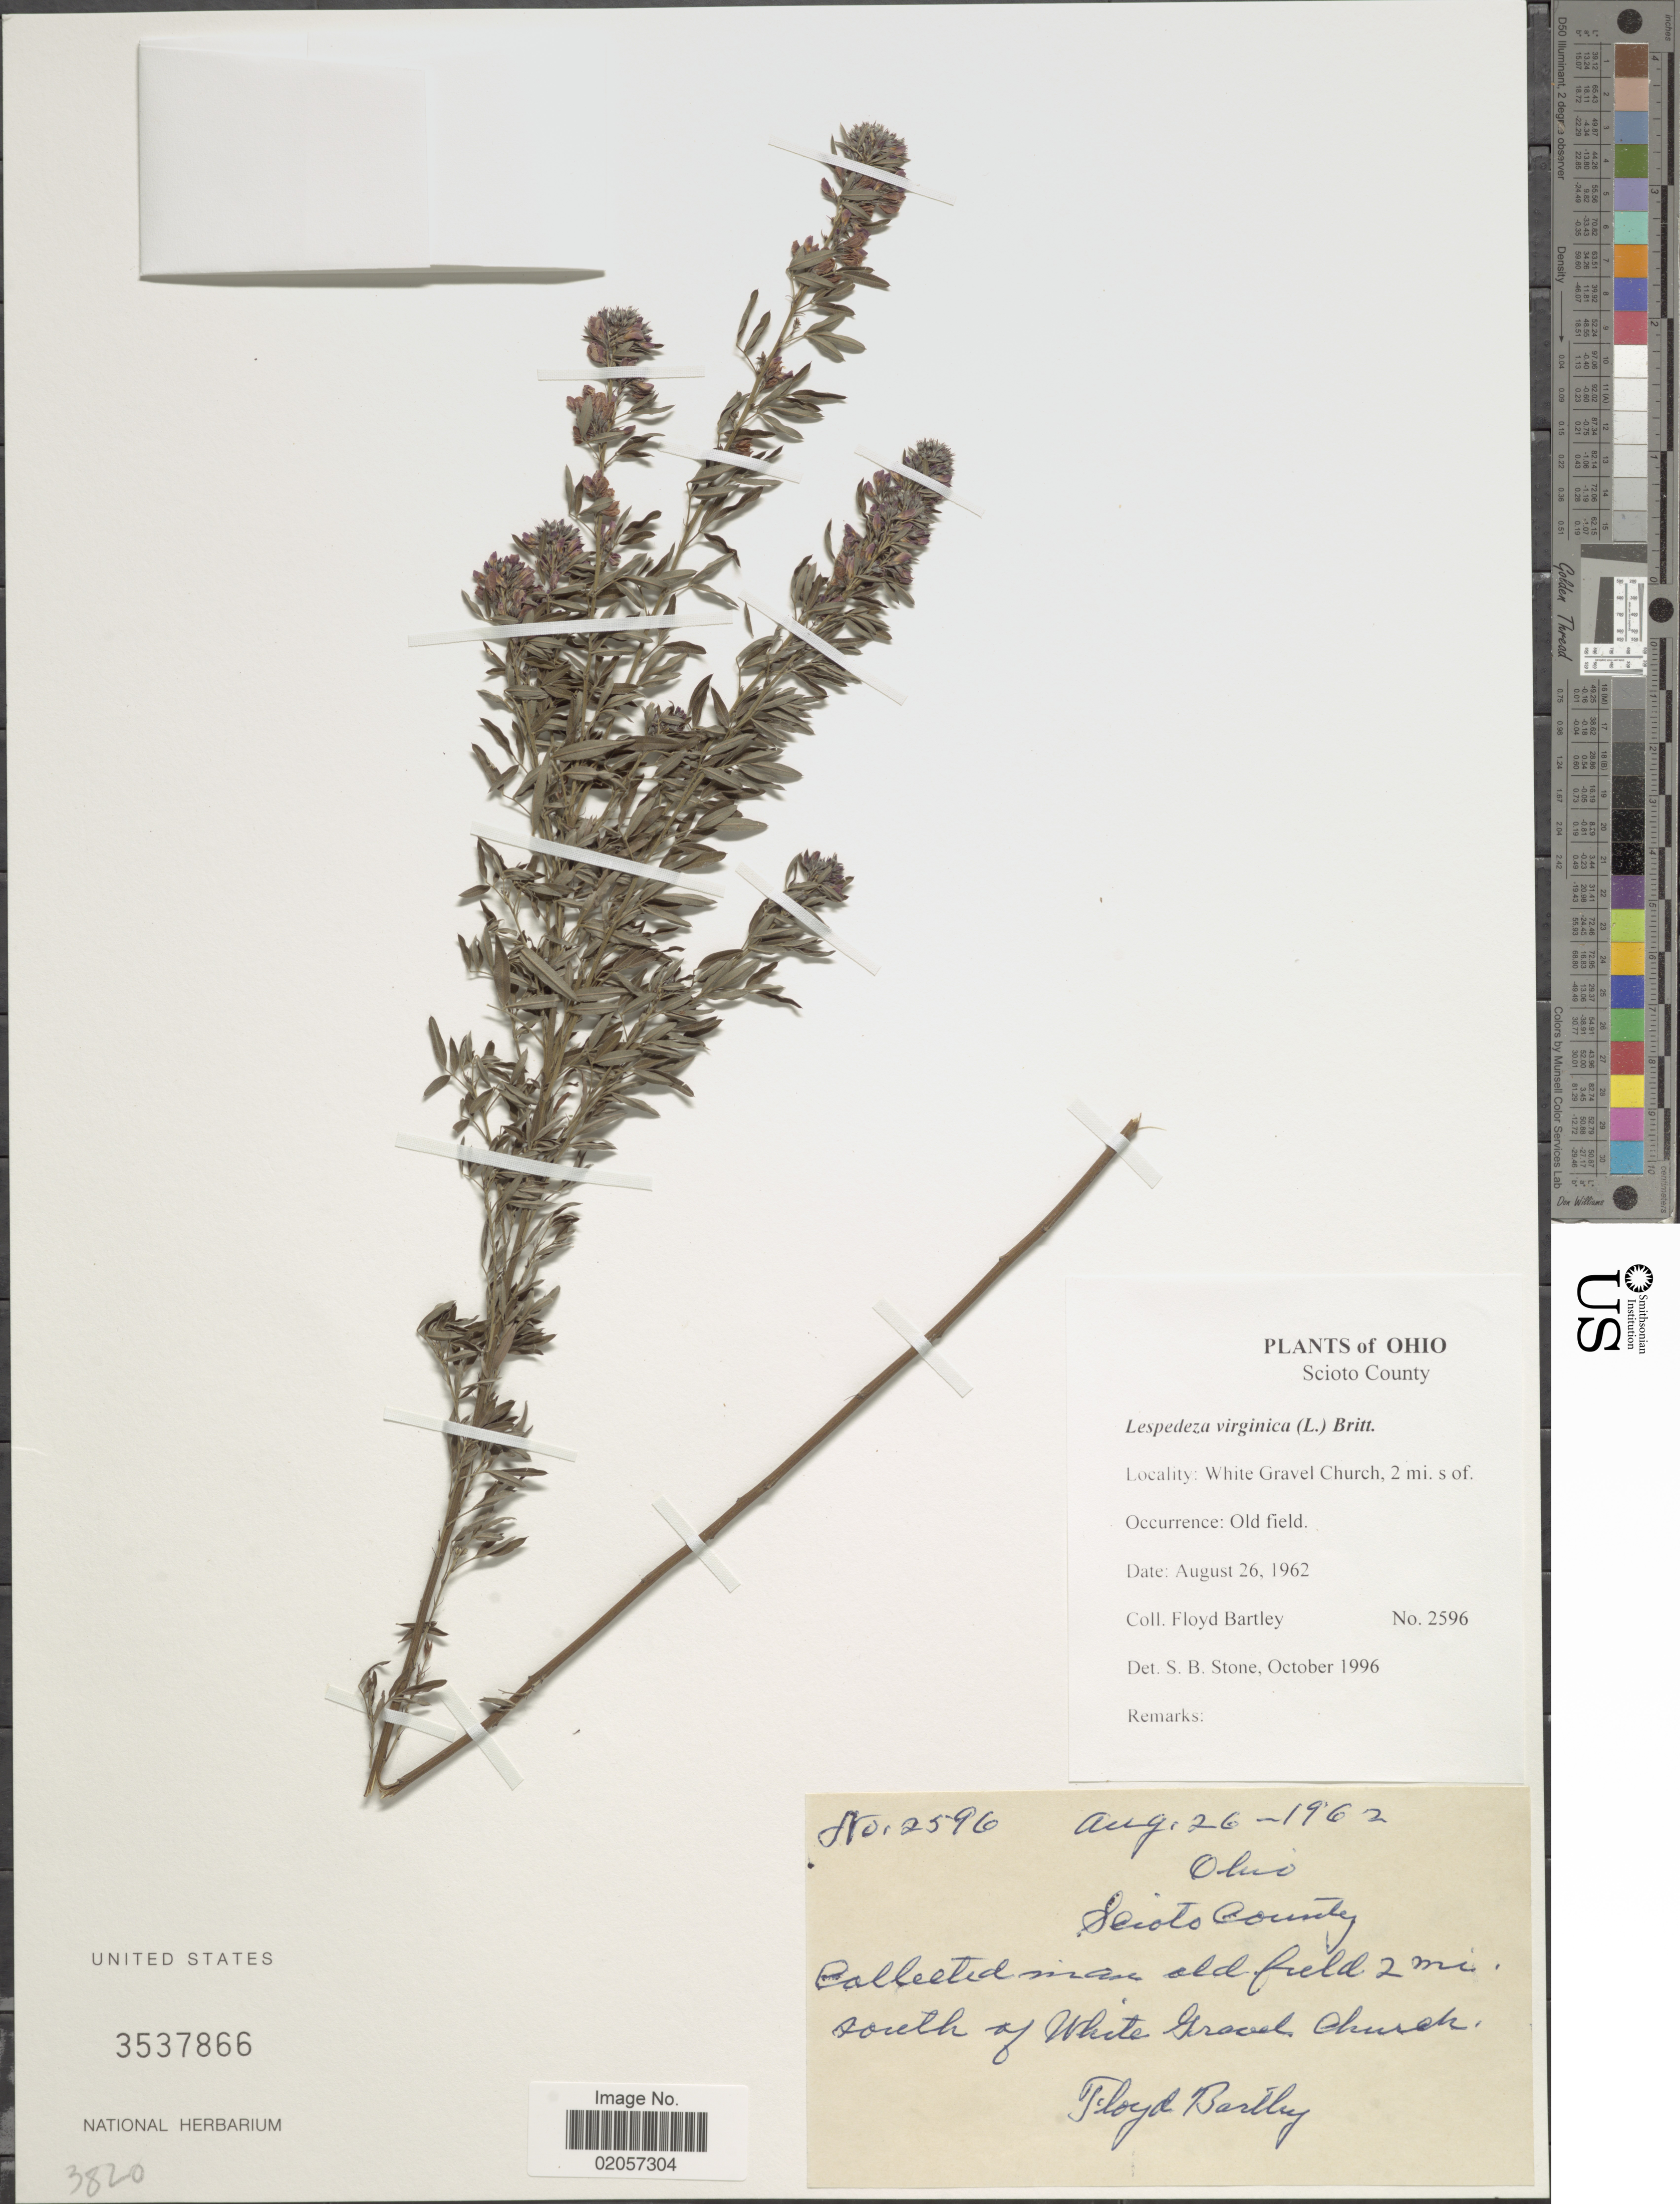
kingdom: Plantae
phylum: Tracheophyta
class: Magnoliopsida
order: Fabales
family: Fabaceae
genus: Lespedeza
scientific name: Lespedeza virginica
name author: (L.) Britton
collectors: F. Bartley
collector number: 2596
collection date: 1962-08-20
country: United States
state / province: Ohio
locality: Ohio, Scioto County, White Gravel Church, 2 mi s. of.White Gravel Church.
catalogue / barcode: US 3537866